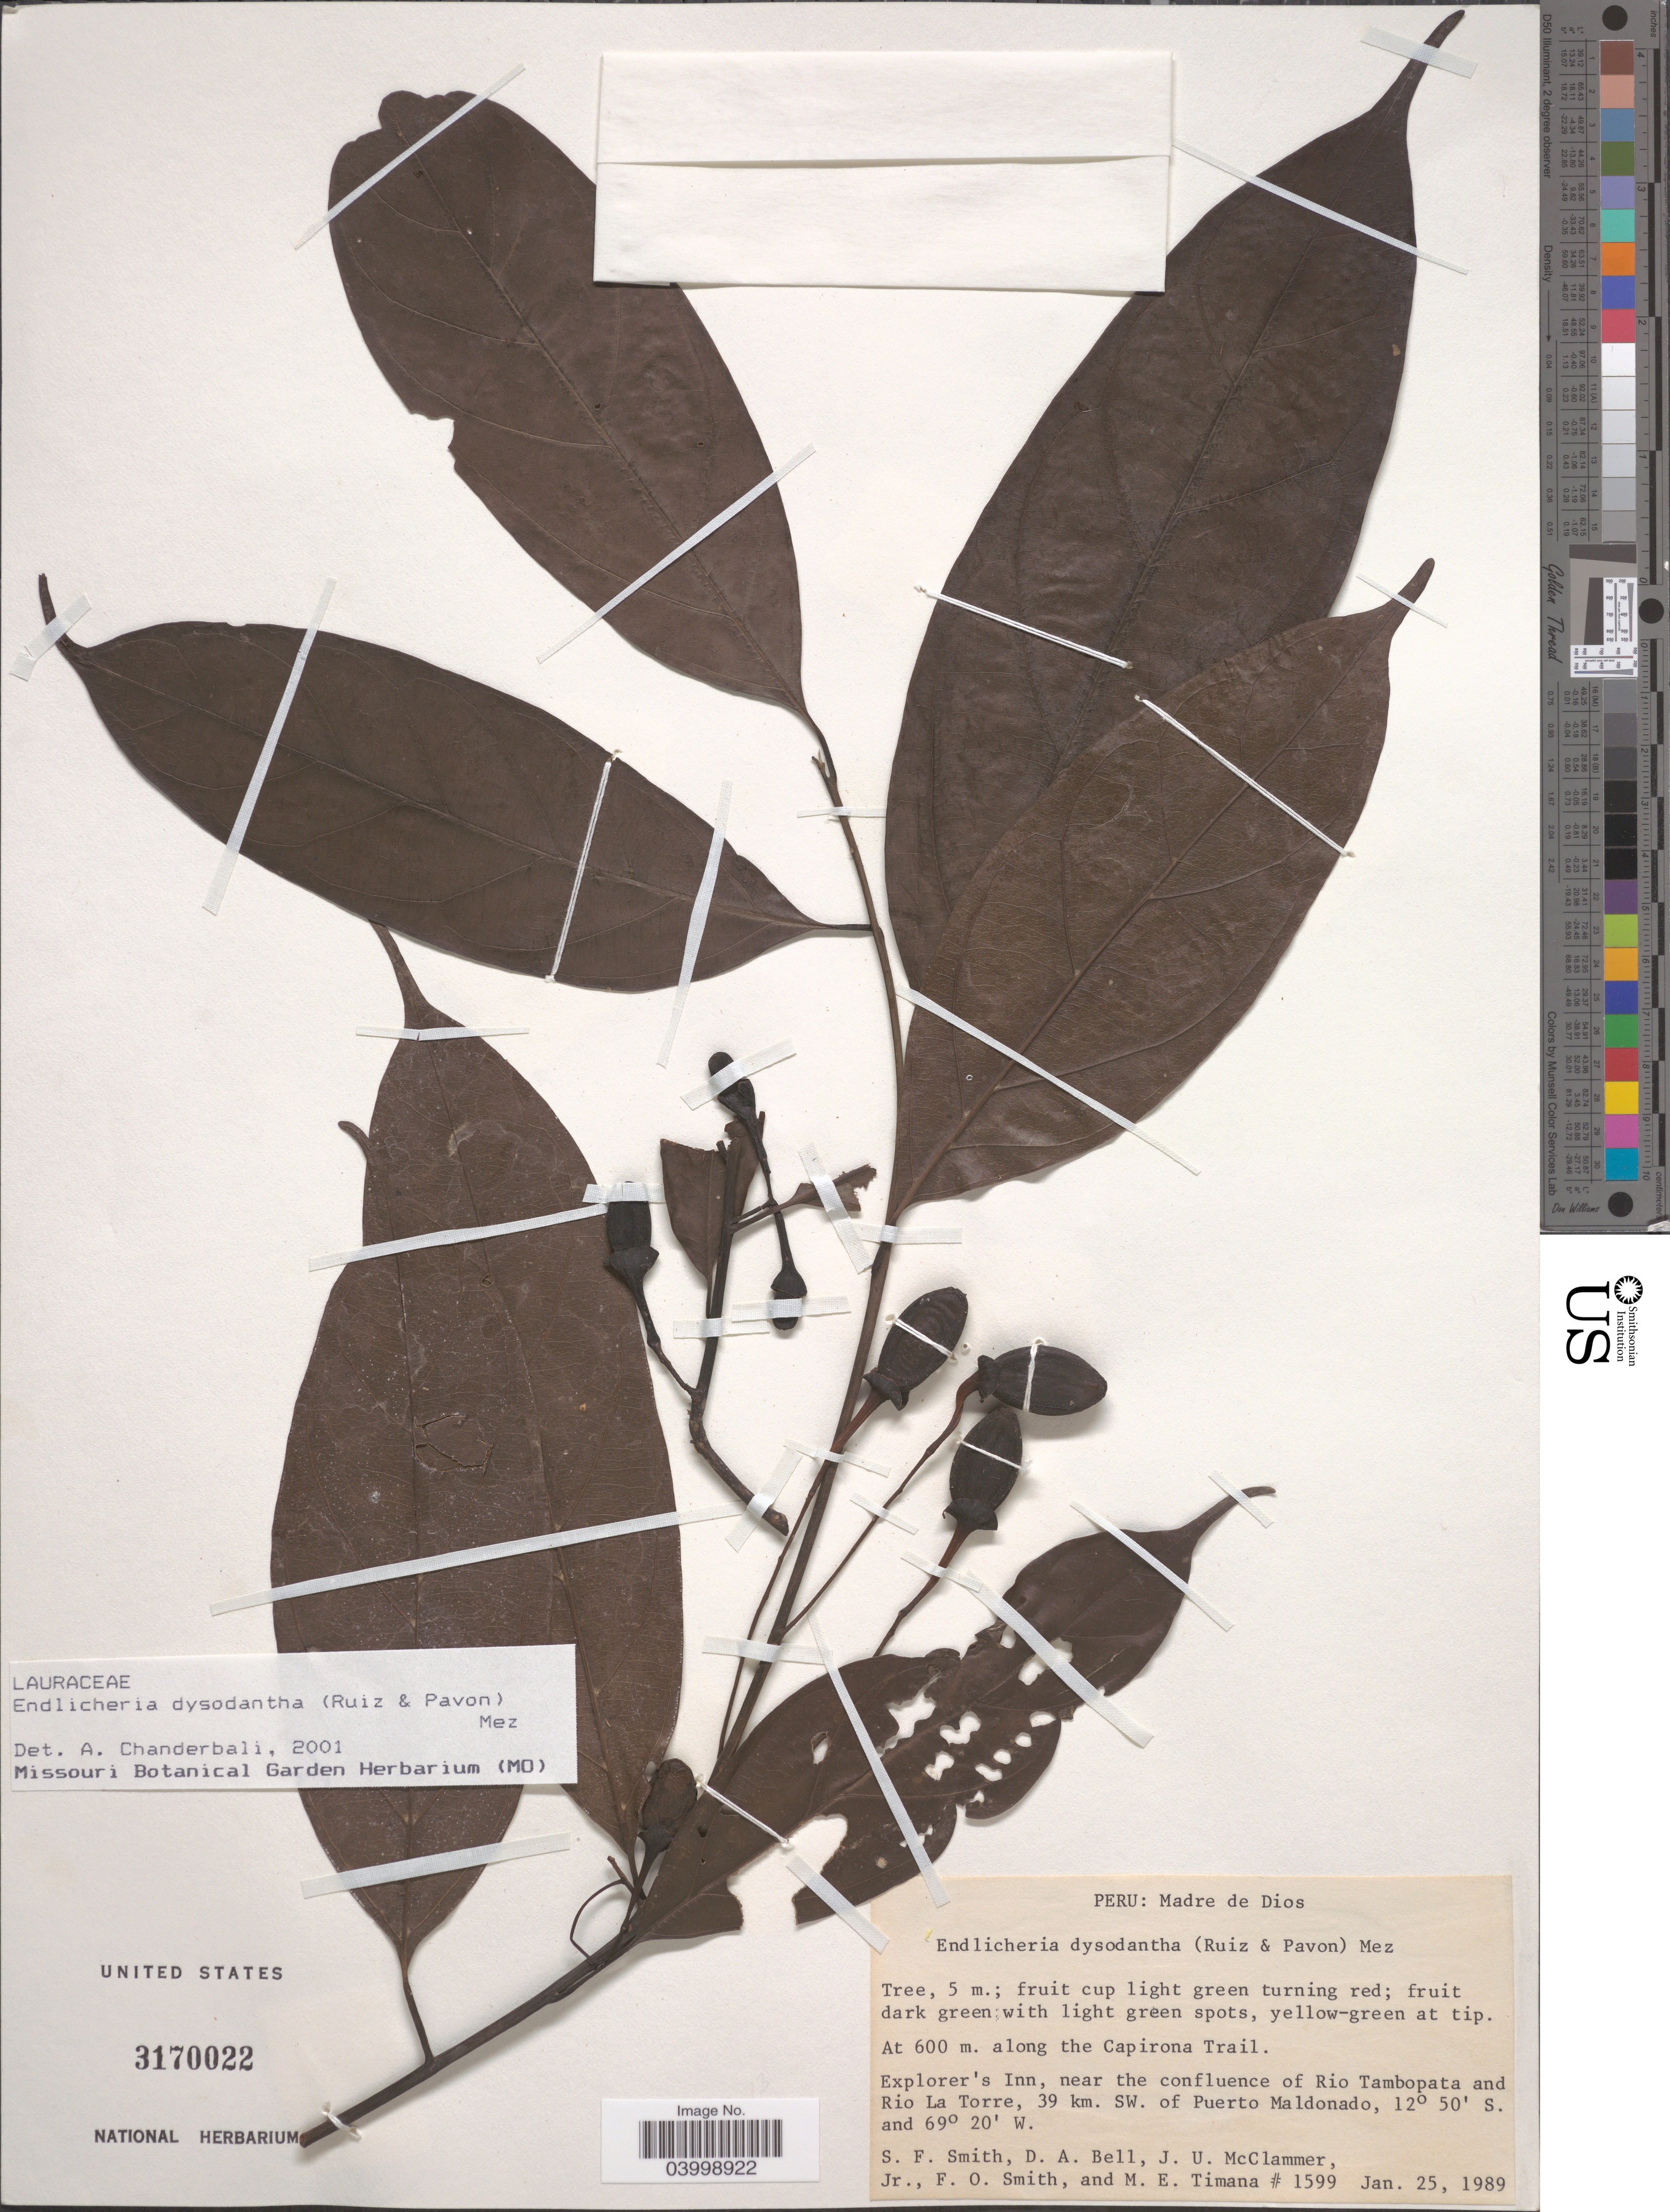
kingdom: Plantae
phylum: Tracheophyta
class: Magnoliopsida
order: Laurales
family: Lauraceae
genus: Endlicheria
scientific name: Endlicheria dysodantha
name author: Mez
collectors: S.F. Smith, D. A. Bell, J. McClammer Jr. & F. Smith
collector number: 1599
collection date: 1989-01-25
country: Peru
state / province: Madre de Dios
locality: Along the Capirona Trail. Explorer's Inn, near the confluence of Rio Tambopata and Rio La Torre, 39 km. SW. of Puerto Maldonado.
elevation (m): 600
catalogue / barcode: US 3170022